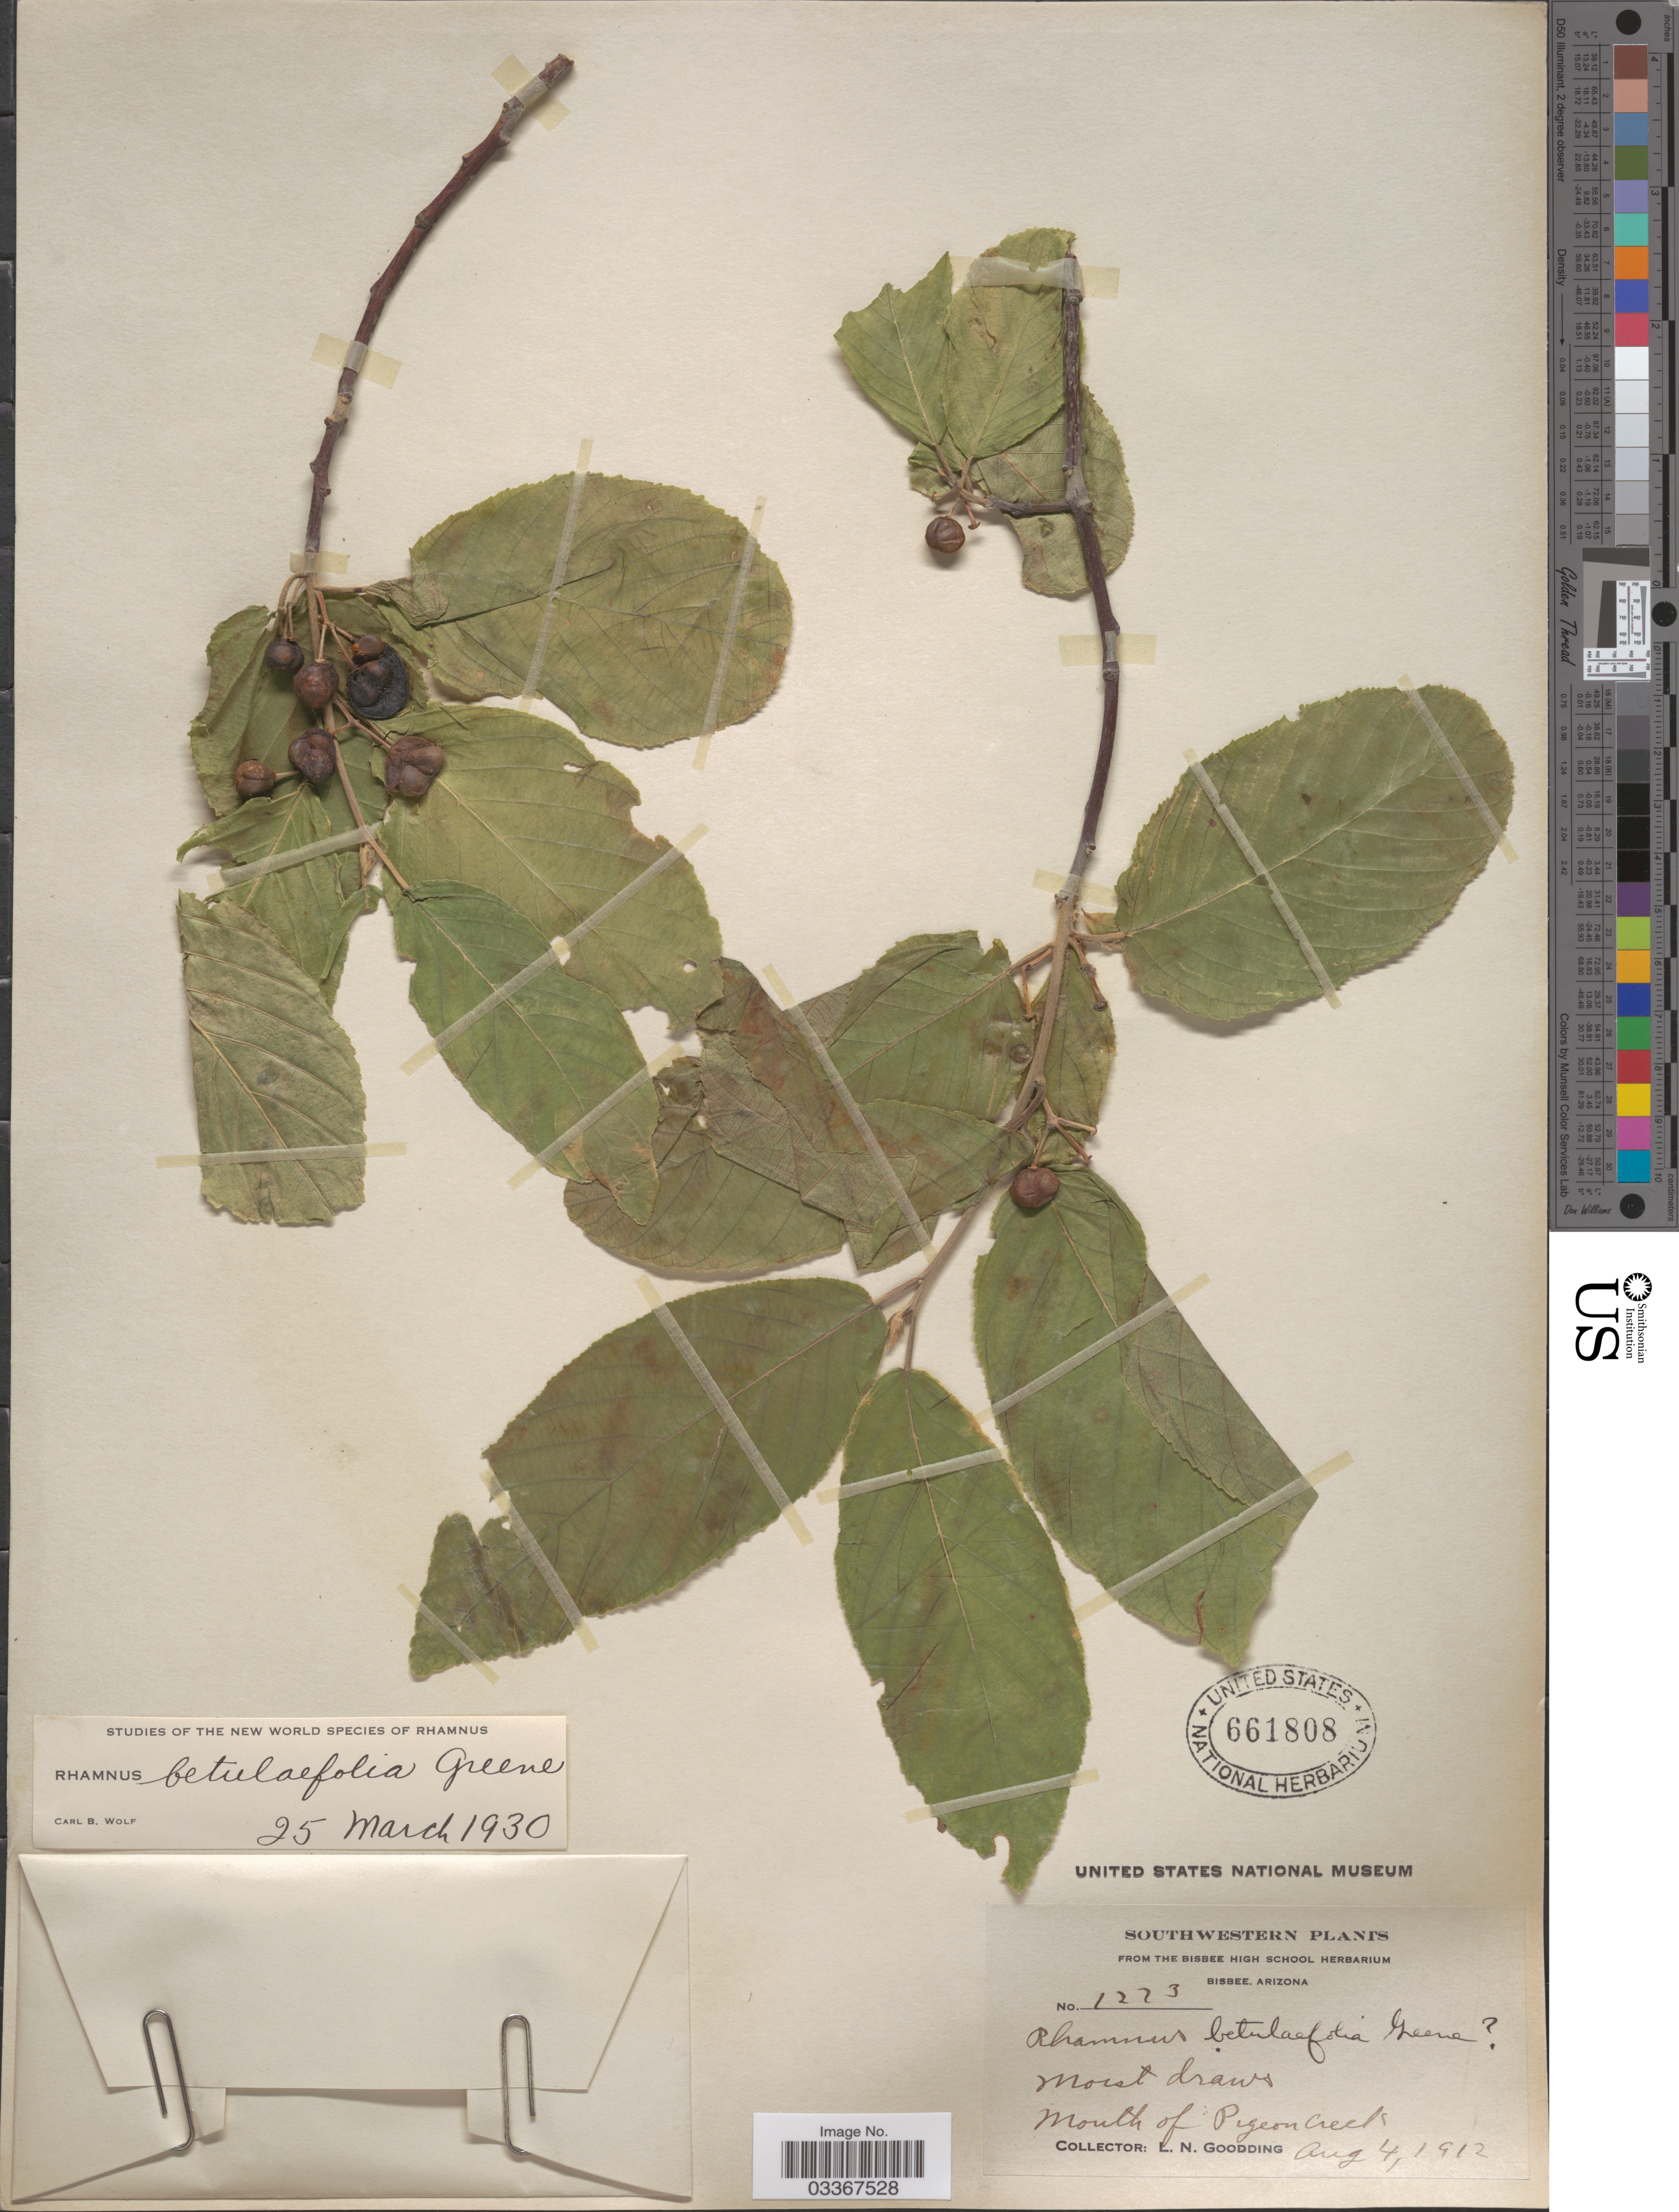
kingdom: Plantae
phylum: Tracheophyta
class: Magnoliopsida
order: Rosales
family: Rhamnaceae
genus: Frangula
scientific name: Frangula betulifolia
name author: (Greene) Grubov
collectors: L. N. Goodding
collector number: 1223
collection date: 1912-08-04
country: United States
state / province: Arizona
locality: Southwestern, Mouth of Pigeon Creek.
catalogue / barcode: US 661808